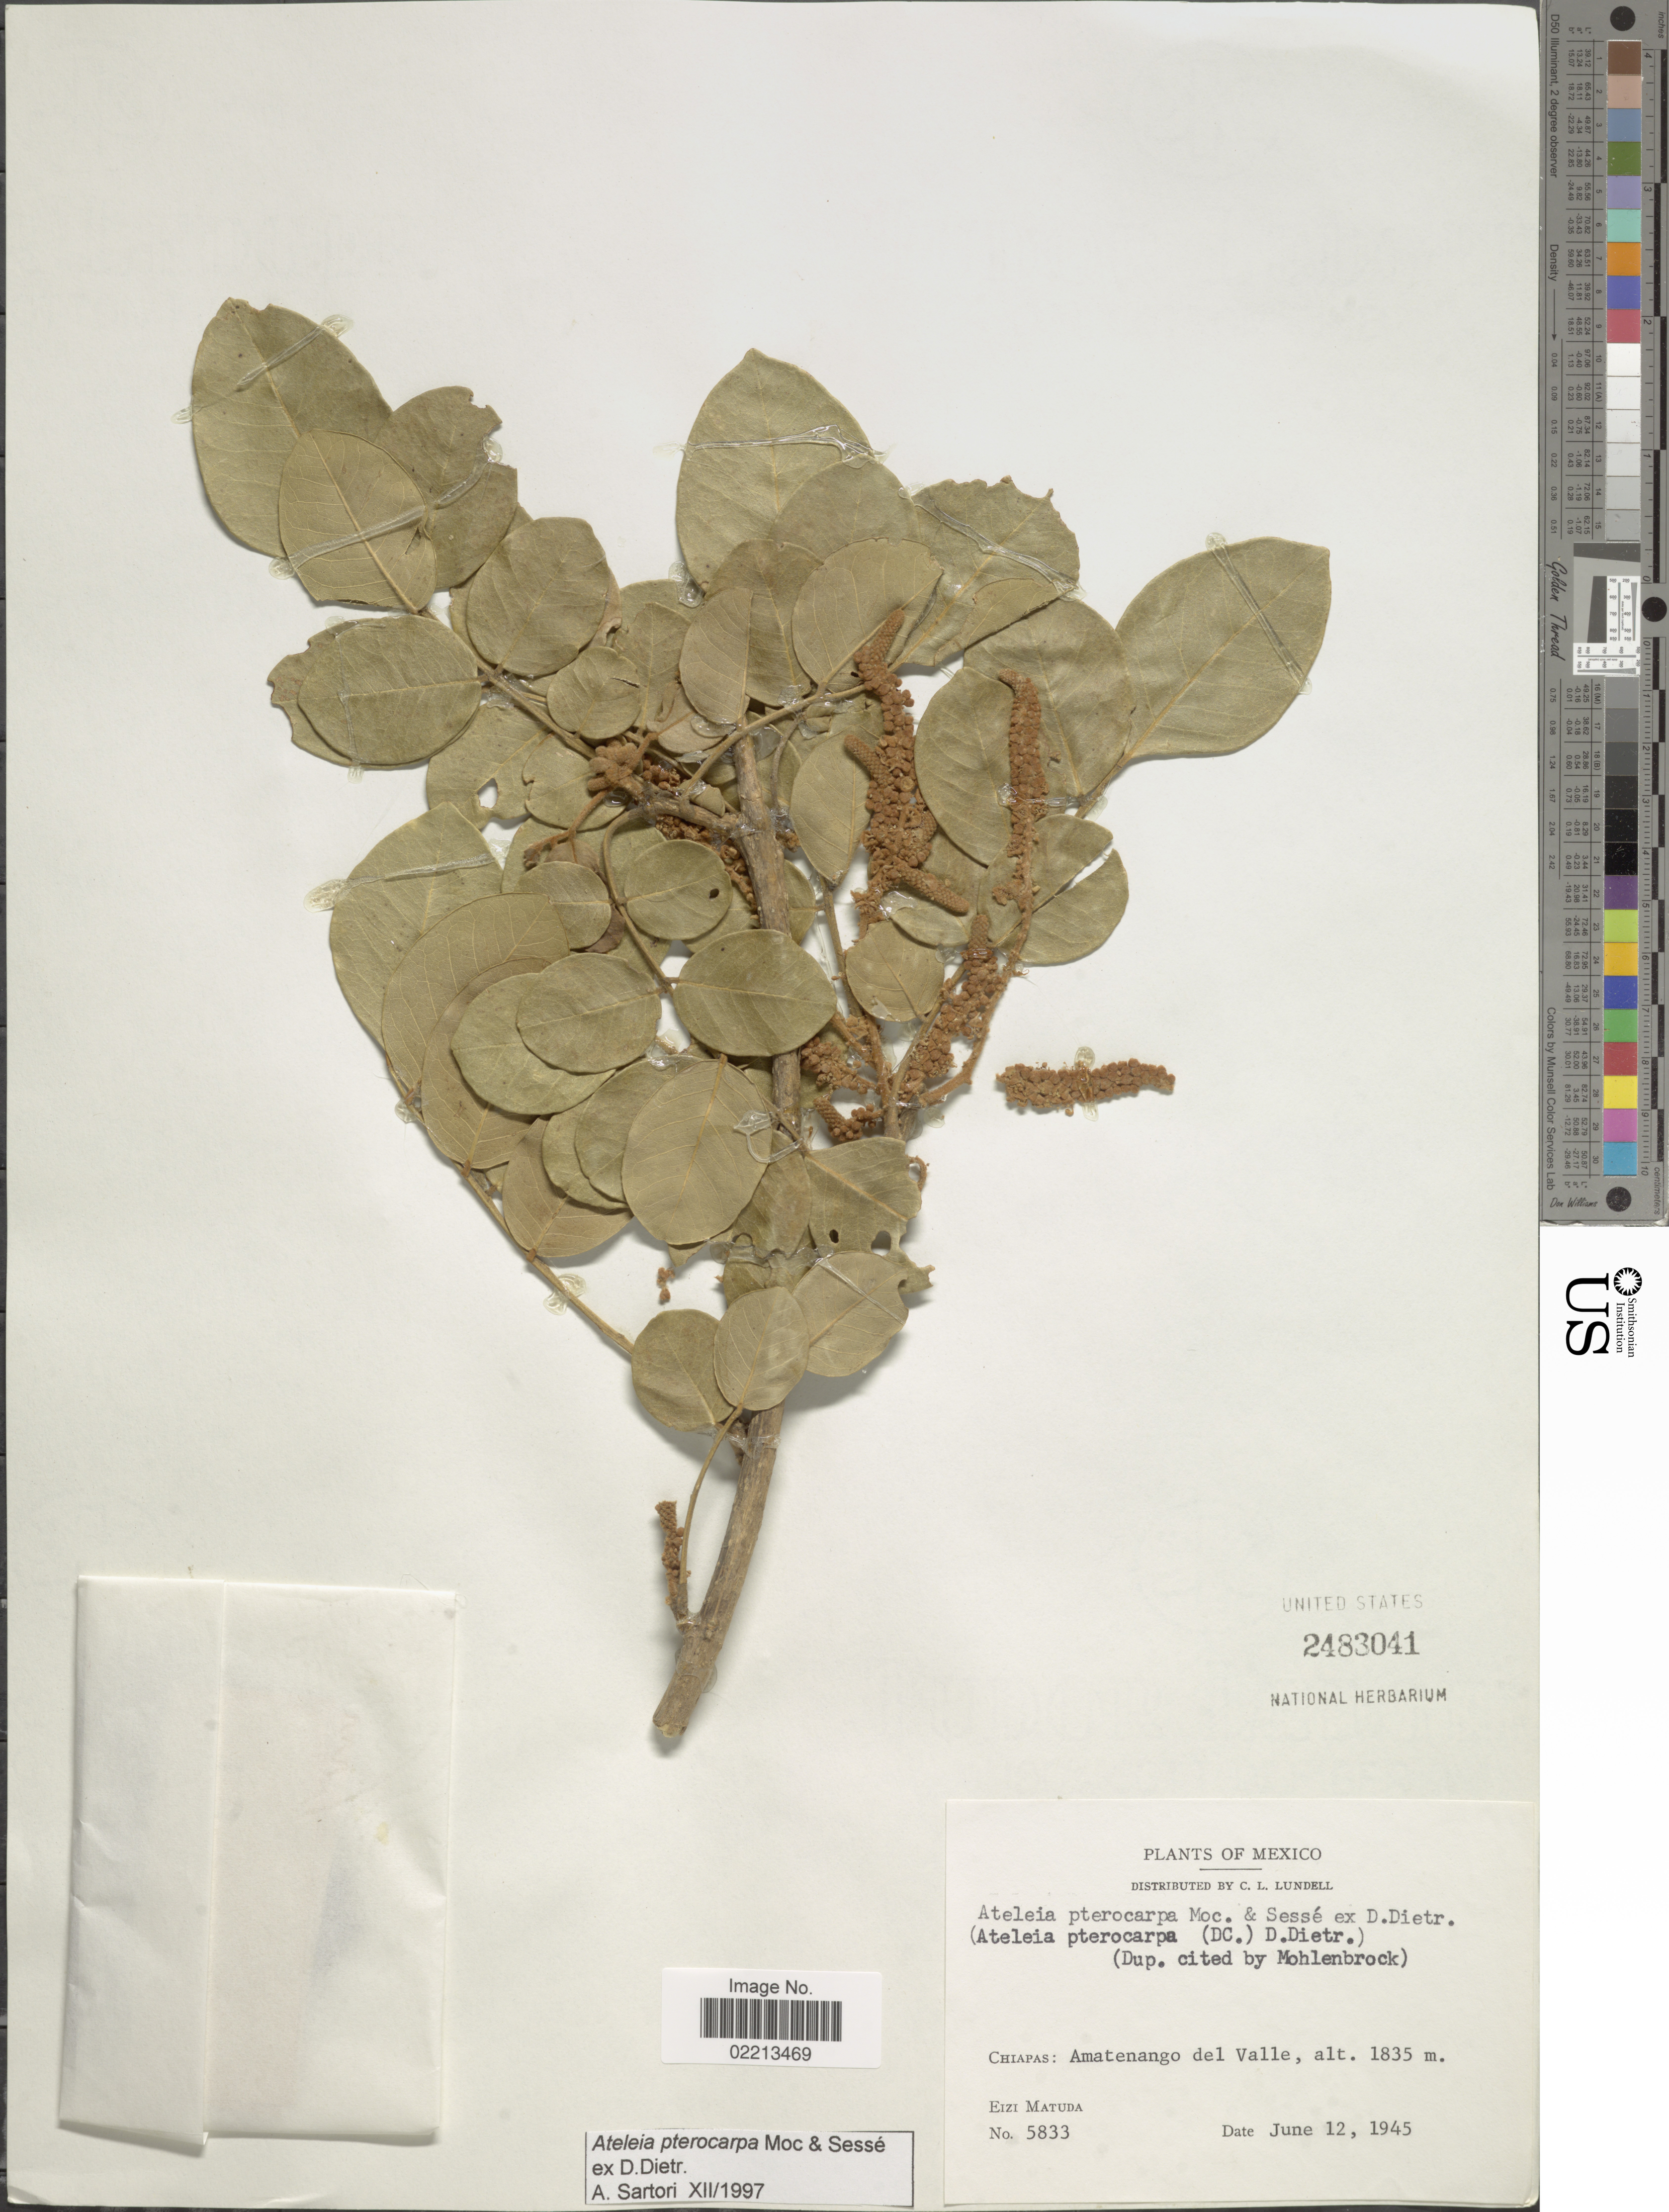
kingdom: Plantae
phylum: Tracheophyta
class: Magnoliopsida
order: Fabales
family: Fabaceae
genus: Ateleia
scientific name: Ateleia pterocarpa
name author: Moc. & Sessé ex D. Dietr.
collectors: E. Matuda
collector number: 5833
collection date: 1945-06-12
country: Mexico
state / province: Chiapas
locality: Amatenango del Valle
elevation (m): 1835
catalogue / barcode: US 2483041